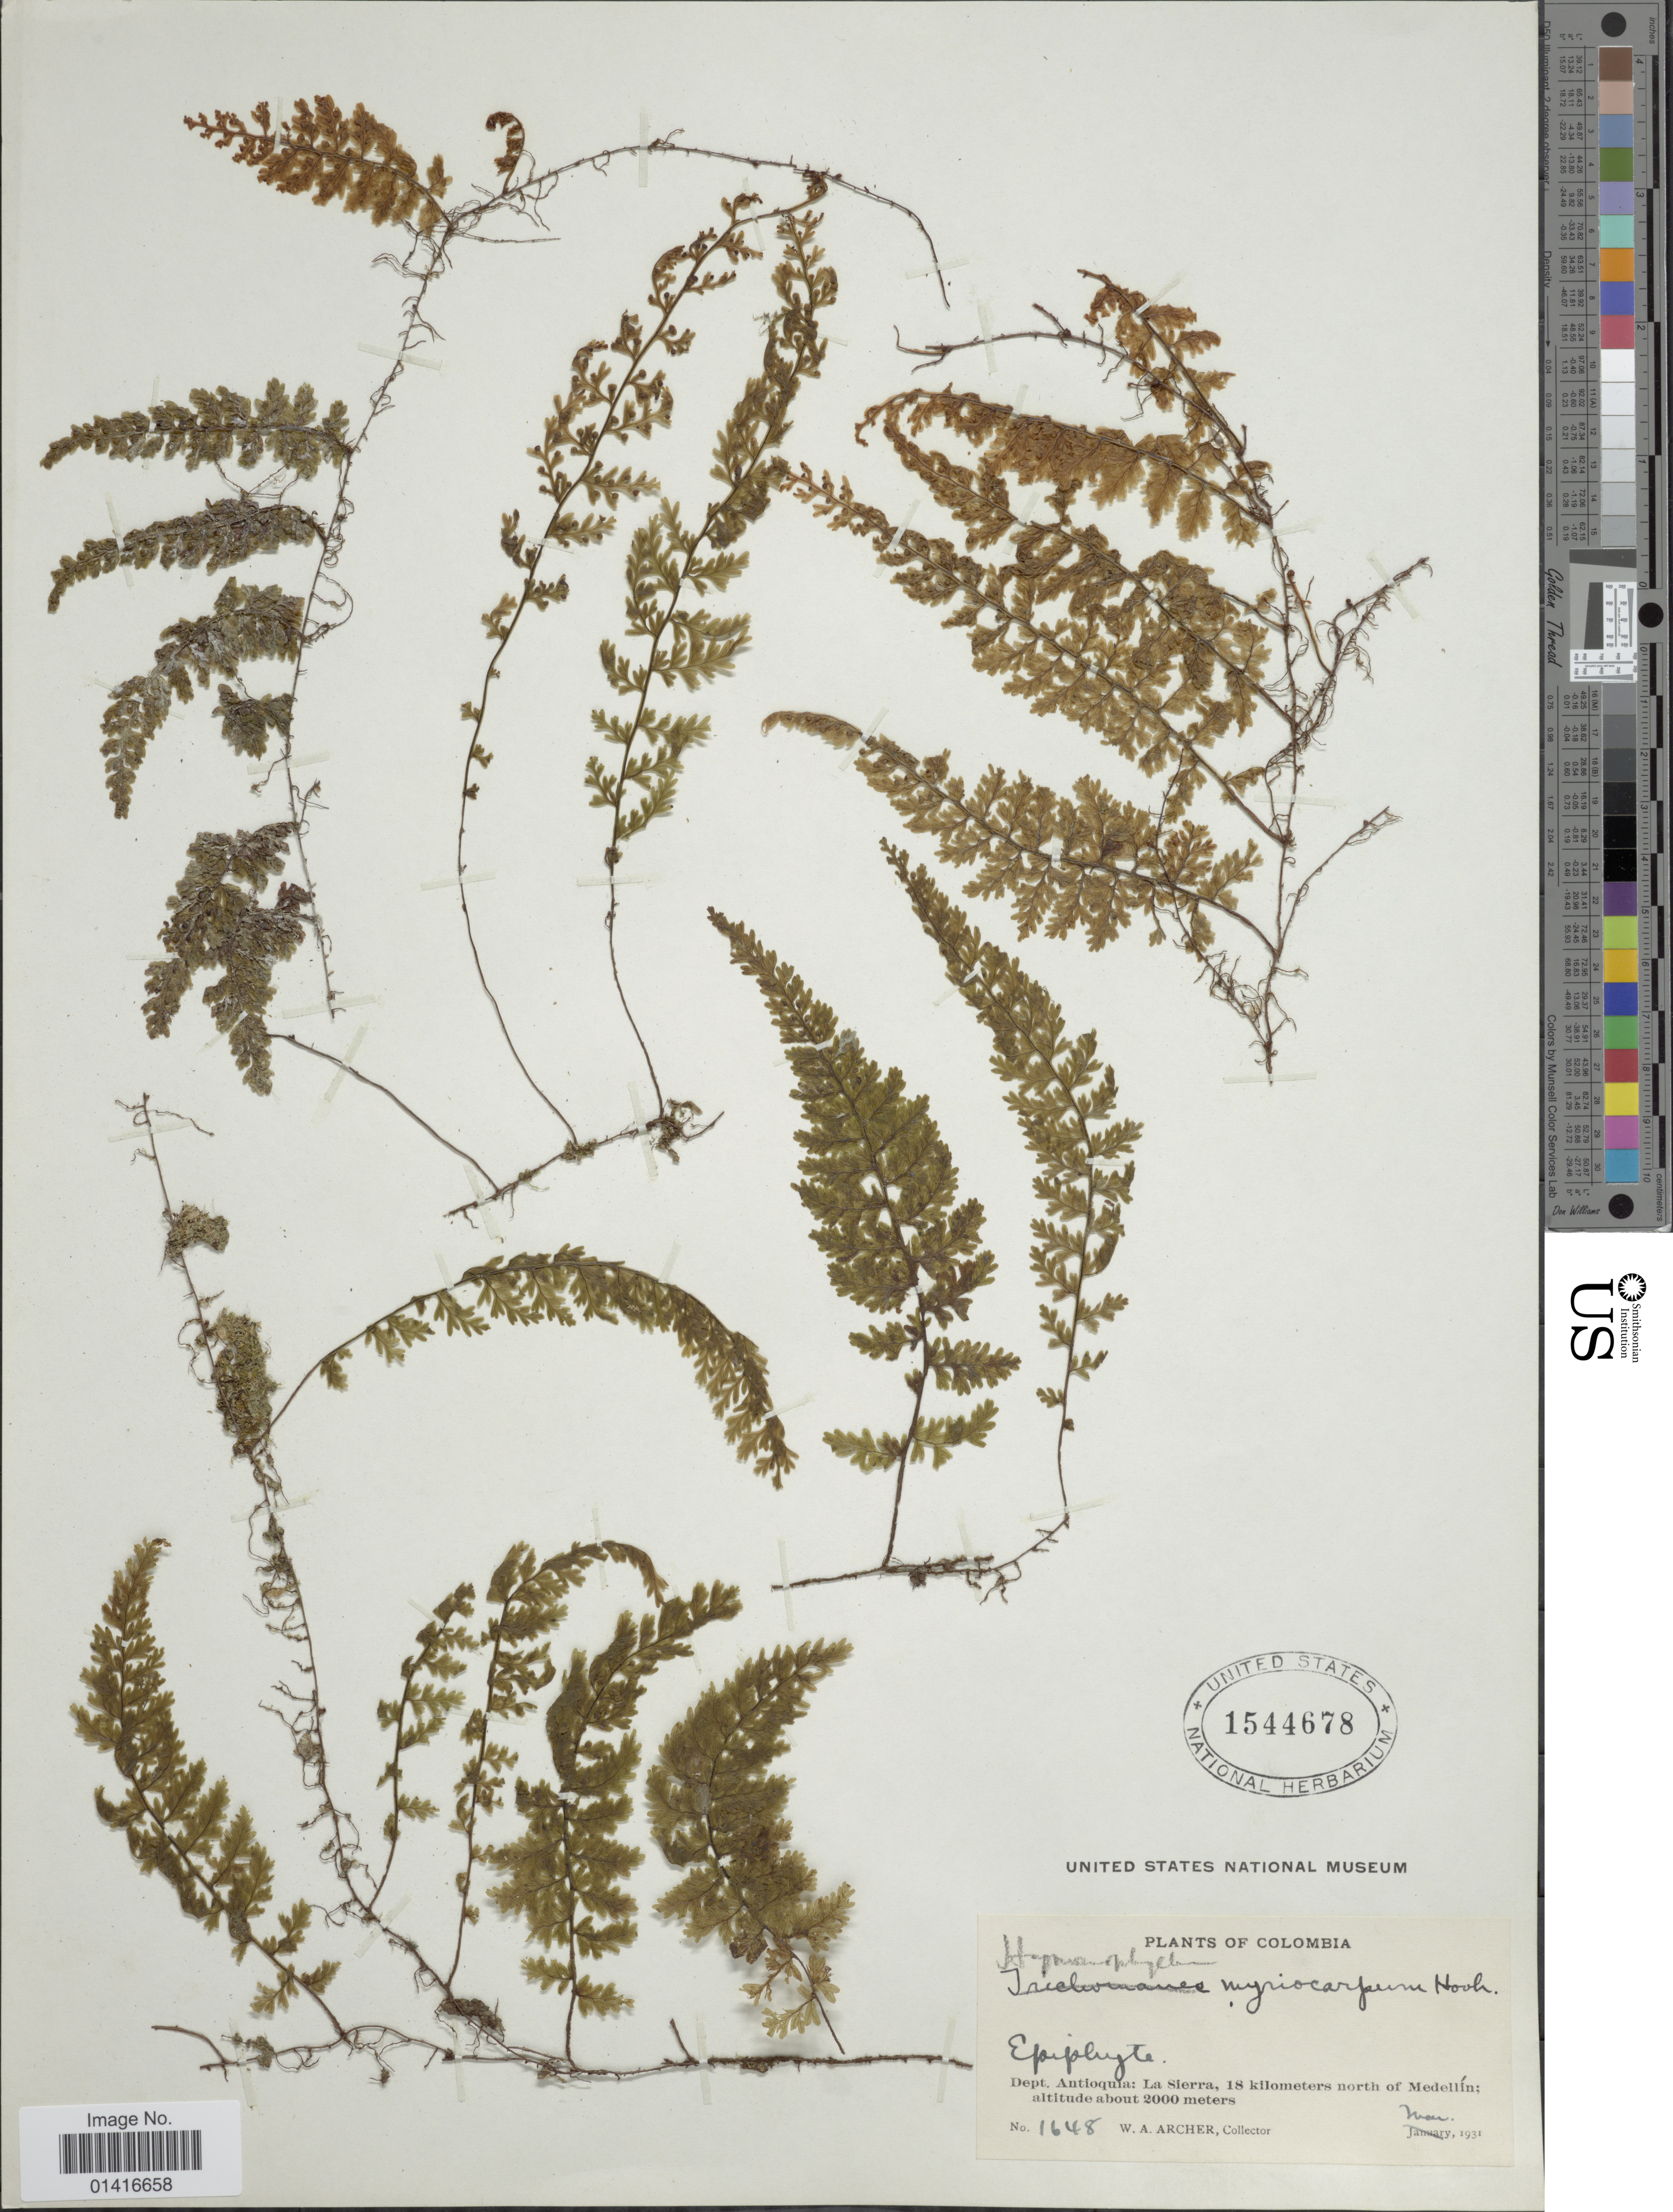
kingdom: Plantae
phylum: Tracheophyta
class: Polypodiopsida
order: Hymenophyllales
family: Hymenophyllaceae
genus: Hymenophyllum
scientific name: Hymenophyllum myriocarpum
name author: Hook.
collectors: W. A. Archer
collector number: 1648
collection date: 1931-03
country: Colombia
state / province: Antioquia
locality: La Sierra, 18 kilometers north of Medellín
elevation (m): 2000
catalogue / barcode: US 1544678